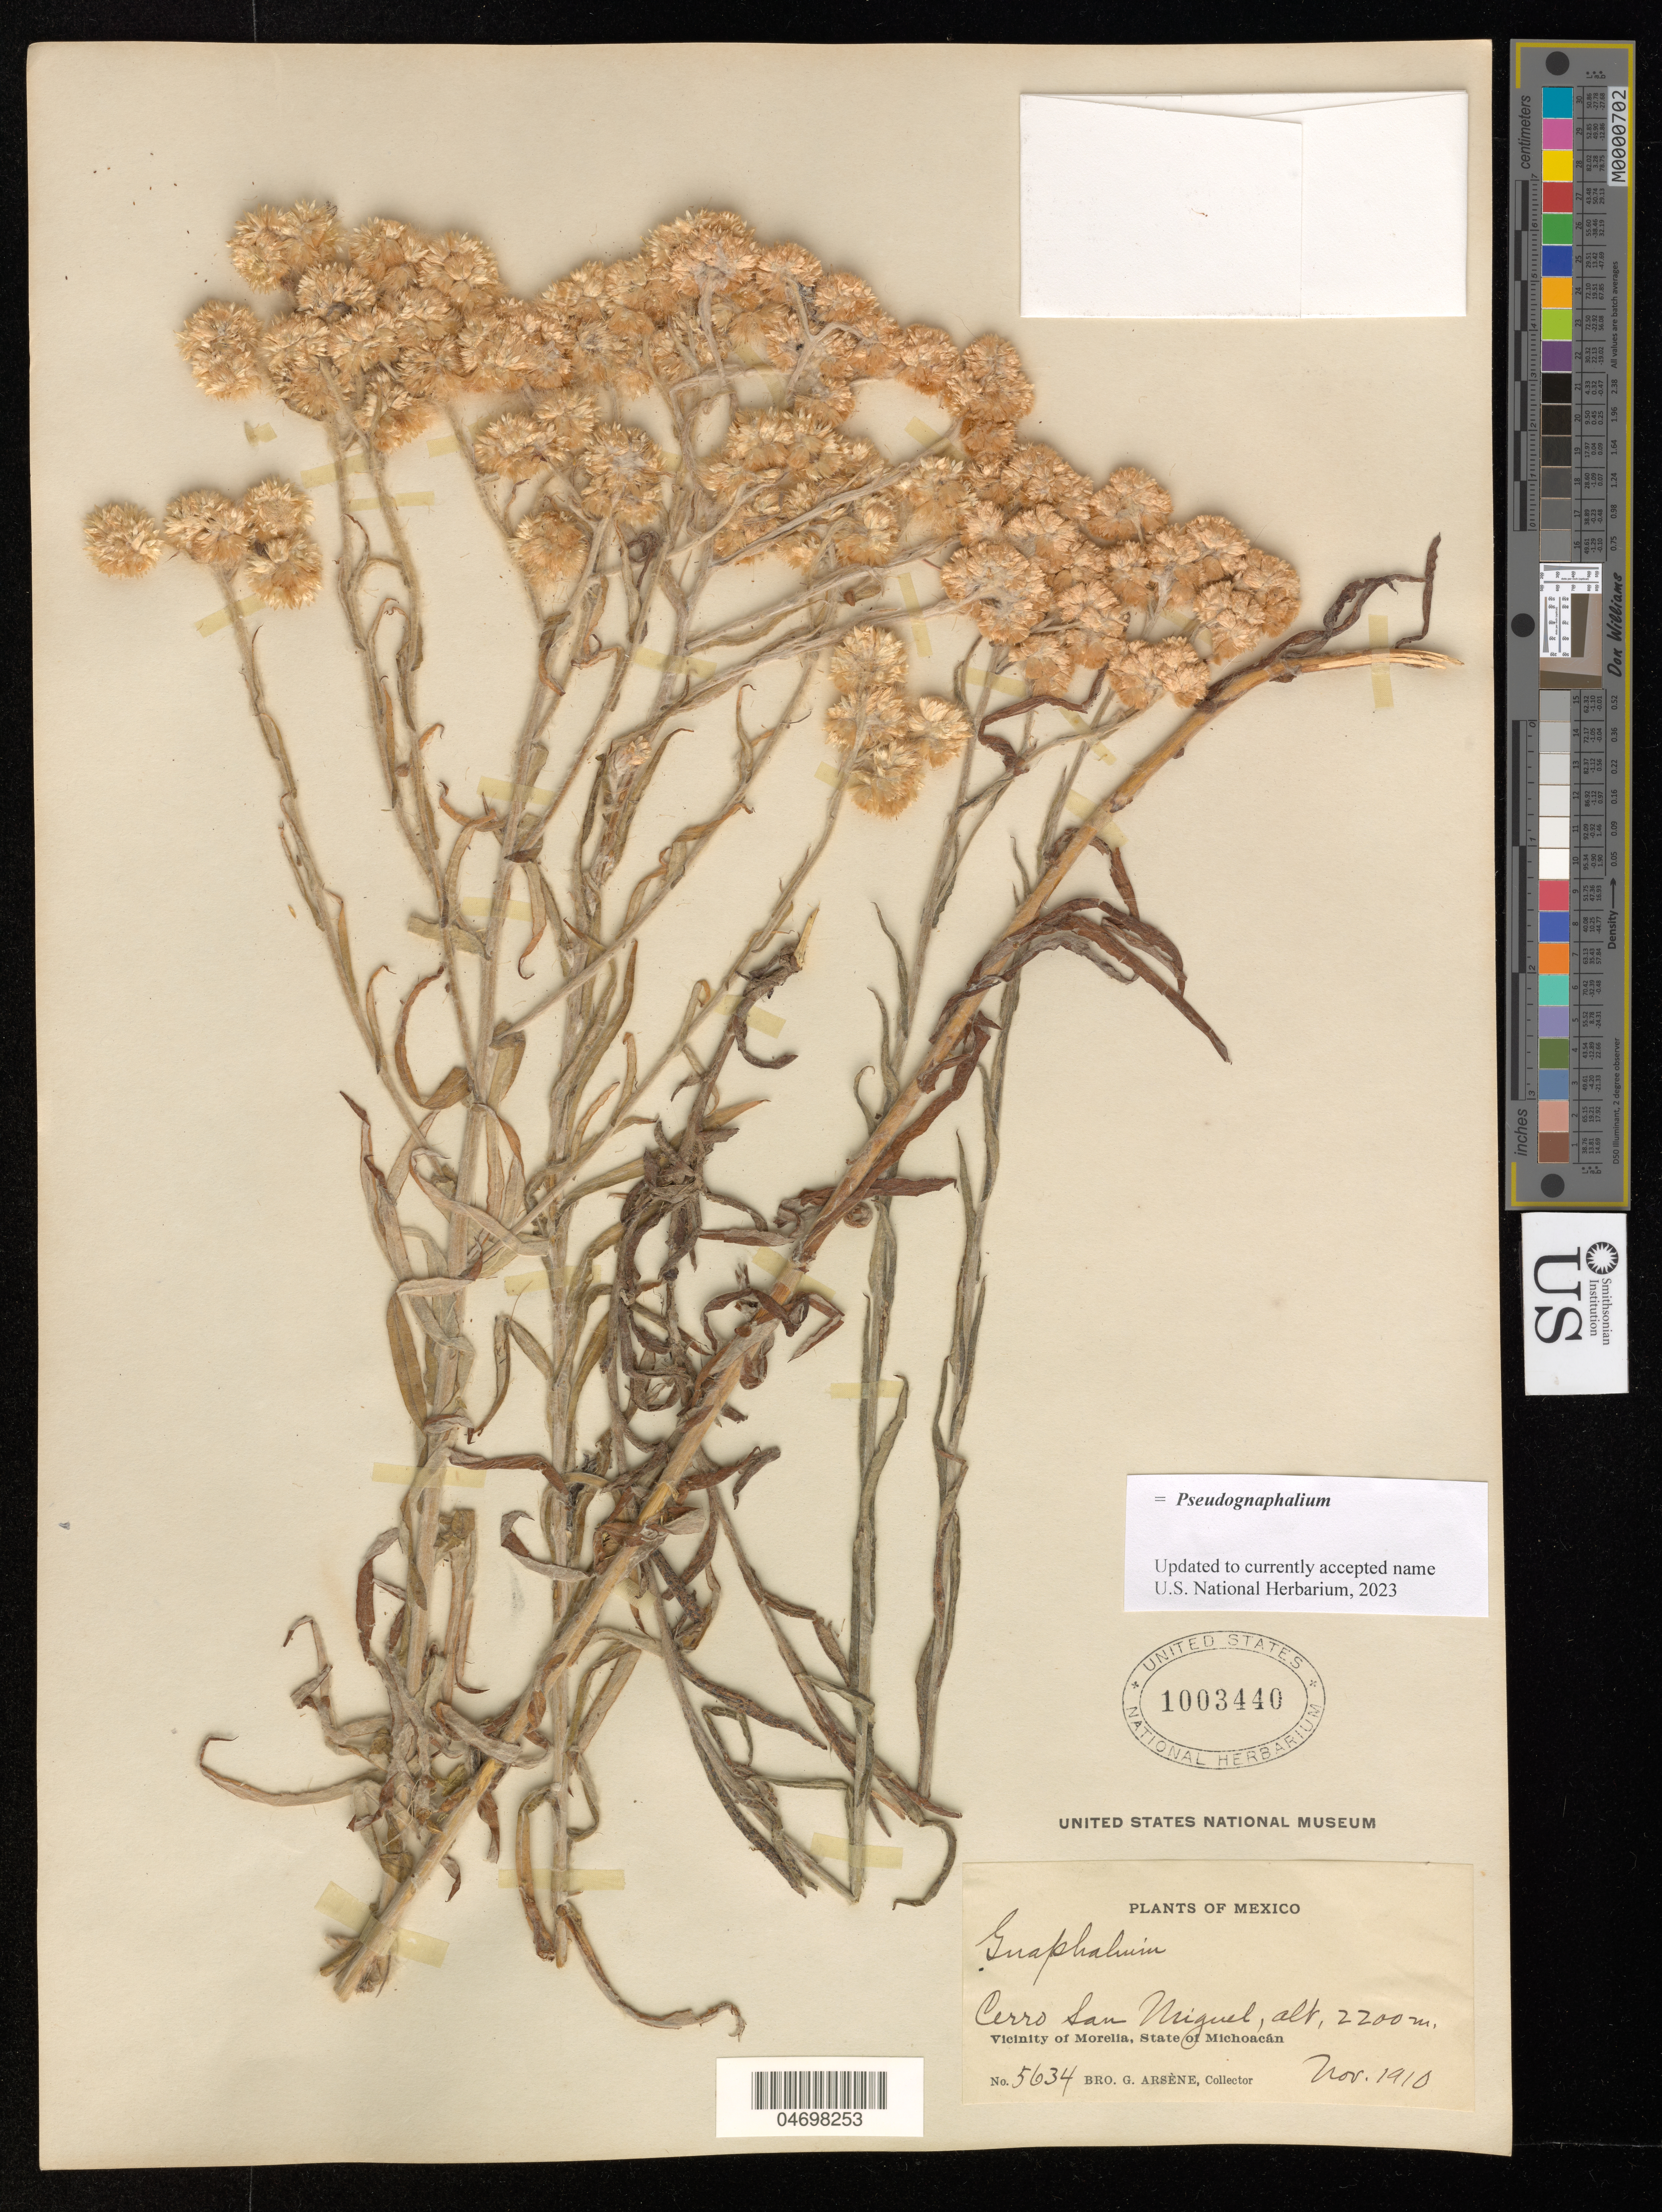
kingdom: Plantae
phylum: Tracheophyta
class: Magnoliopsida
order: Asterales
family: Asteraceae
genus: Pseudognaphalium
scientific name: Pseudognaphalium sp.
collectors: Bro. G. Arsène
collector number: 5634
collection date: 1910-11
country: Mexico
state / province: Michoacán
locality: Cerro San Miguel, Vicinity of Morelia, State of Michoacan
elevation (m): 2200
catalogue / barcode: US 1003440